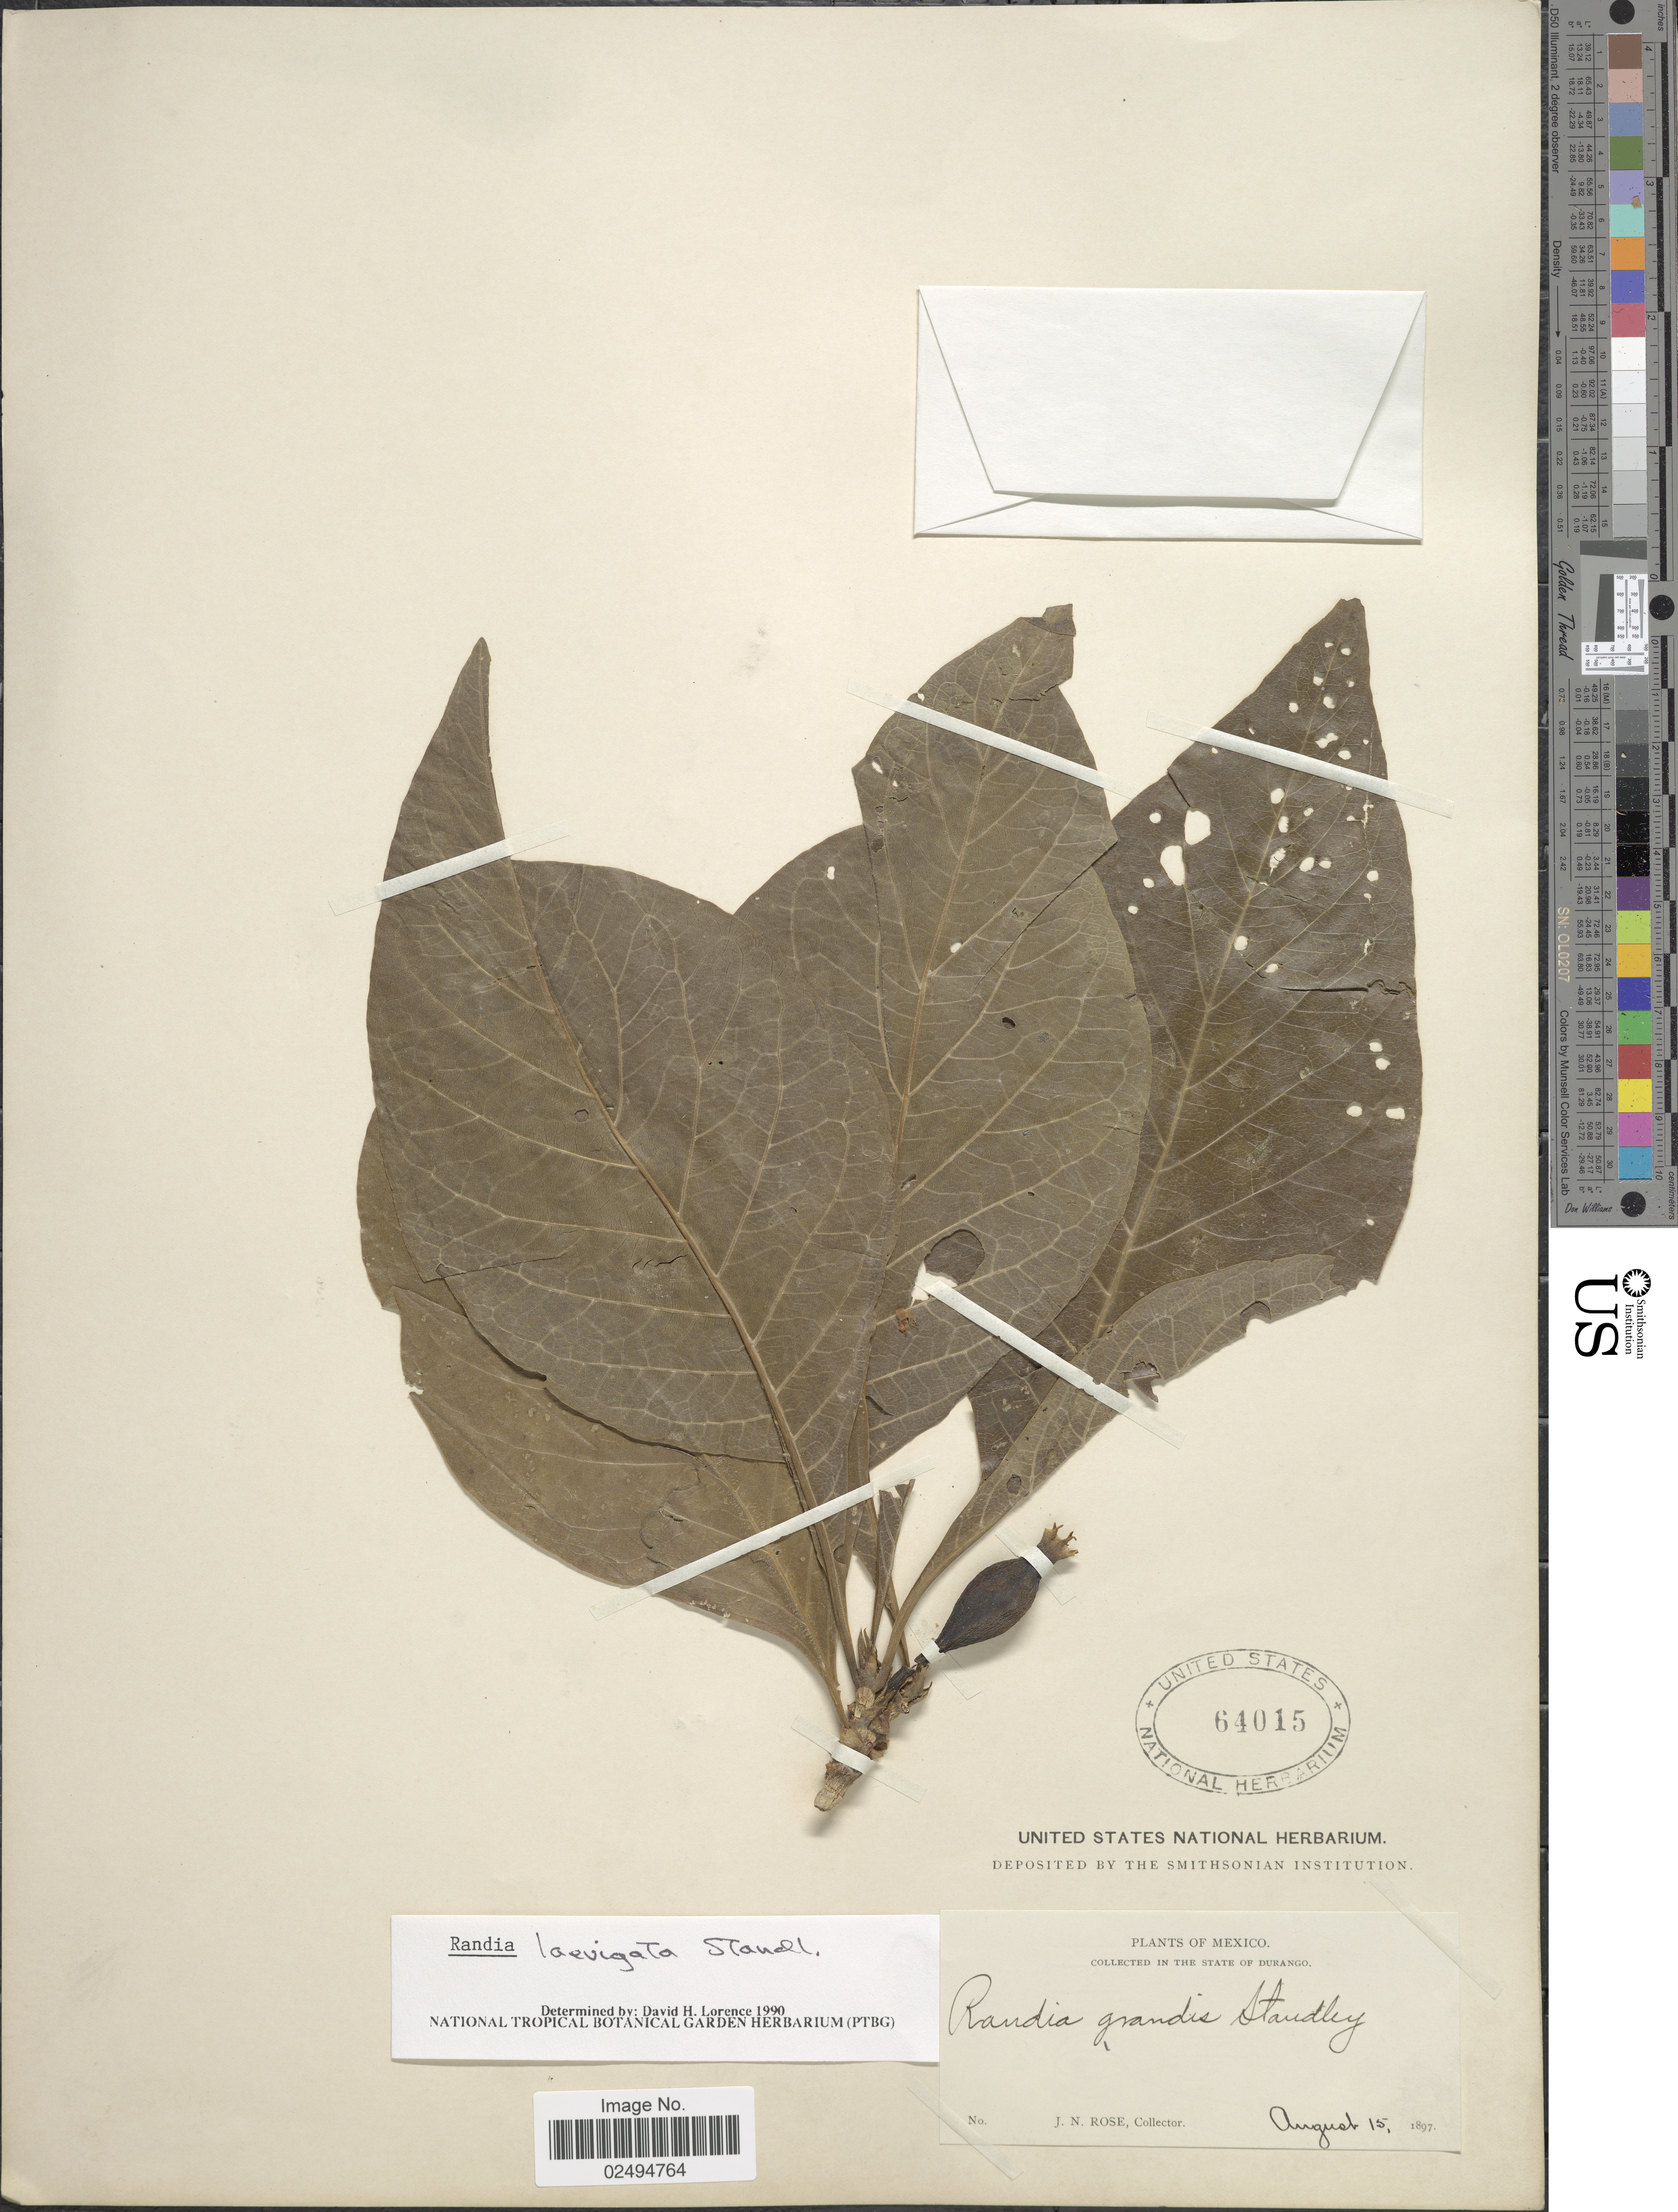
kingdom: Plantae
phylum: Tracheophyta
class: Magnoliopsida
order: Gentianales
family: Rubiaceae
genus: Randia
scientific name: Randia laevigata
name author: Standl.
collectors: J. N. Rose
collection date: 1897-08-15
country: Mexico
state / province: Durango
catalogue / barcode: US 64015